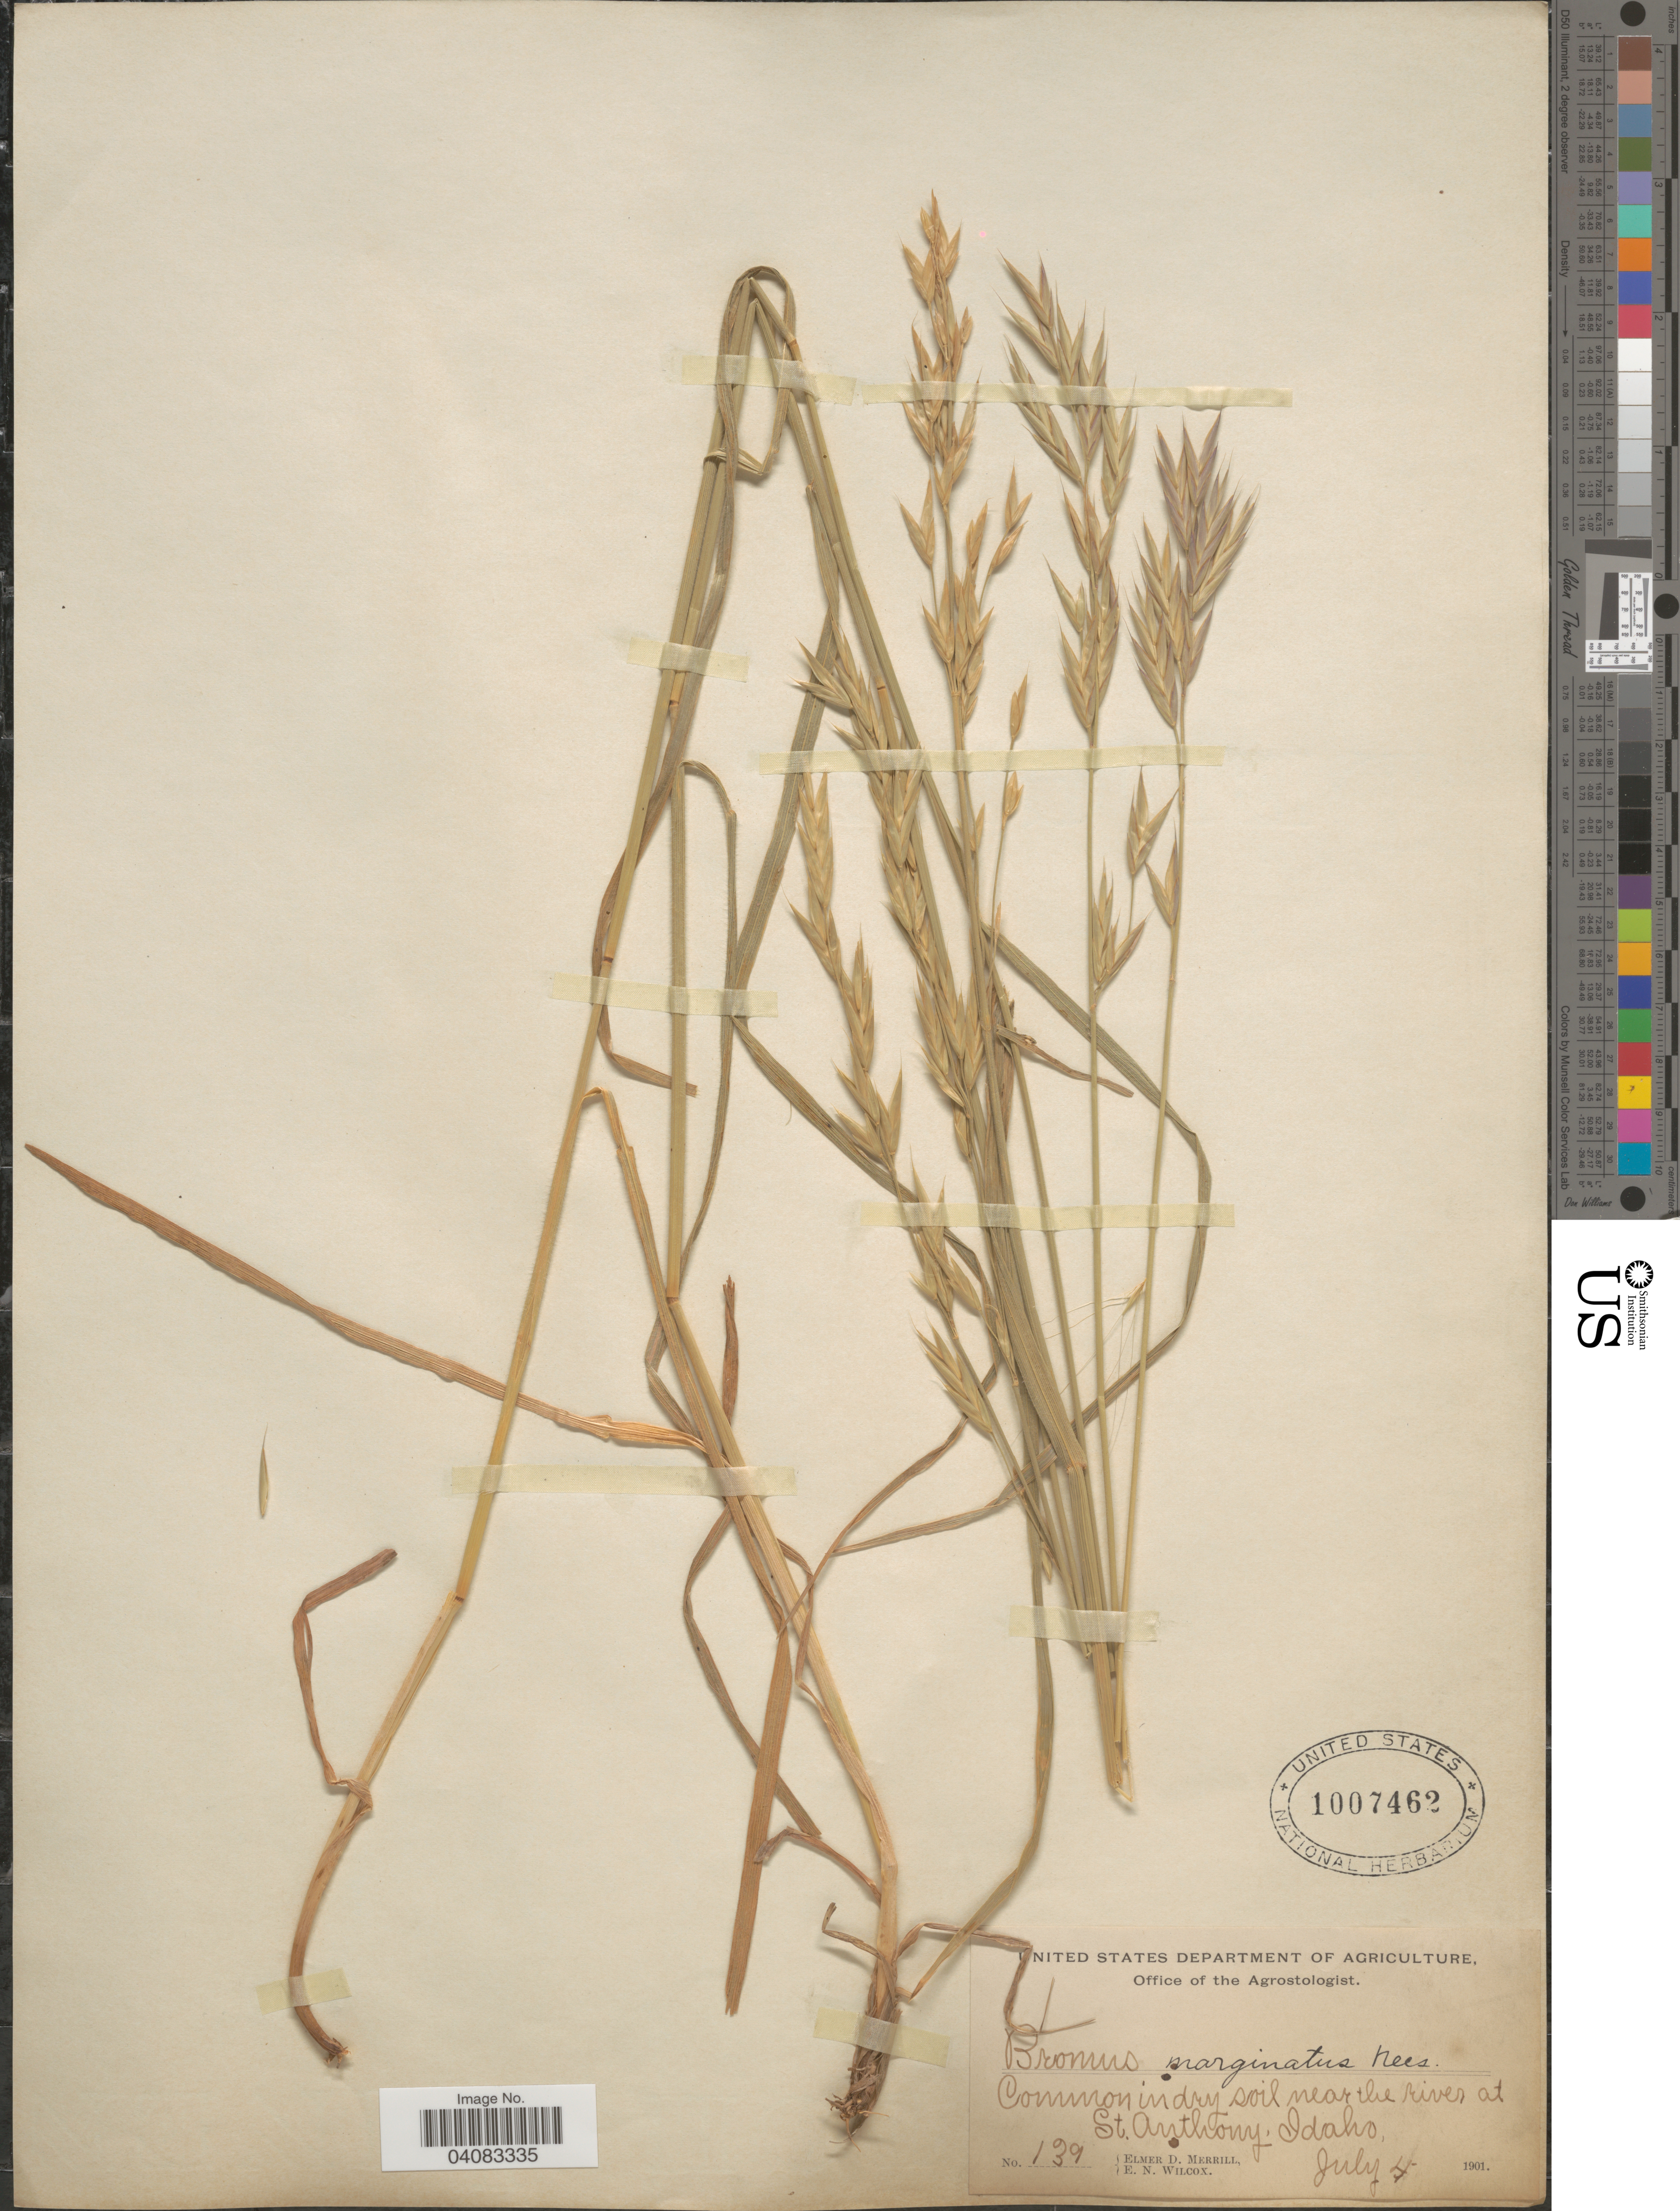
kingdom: Plantae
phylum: Tracheophyta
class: Liliopsida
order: Poales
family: Poaceae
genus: Bromus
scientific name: Bromus marginatus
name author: Nees ex Steud.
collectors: E. D. Merrill & E. Wilcox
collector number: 139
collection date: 1901-07-04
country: United States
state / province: Idaho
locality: Near the river at St. Anthony.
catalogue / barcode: US 1007462